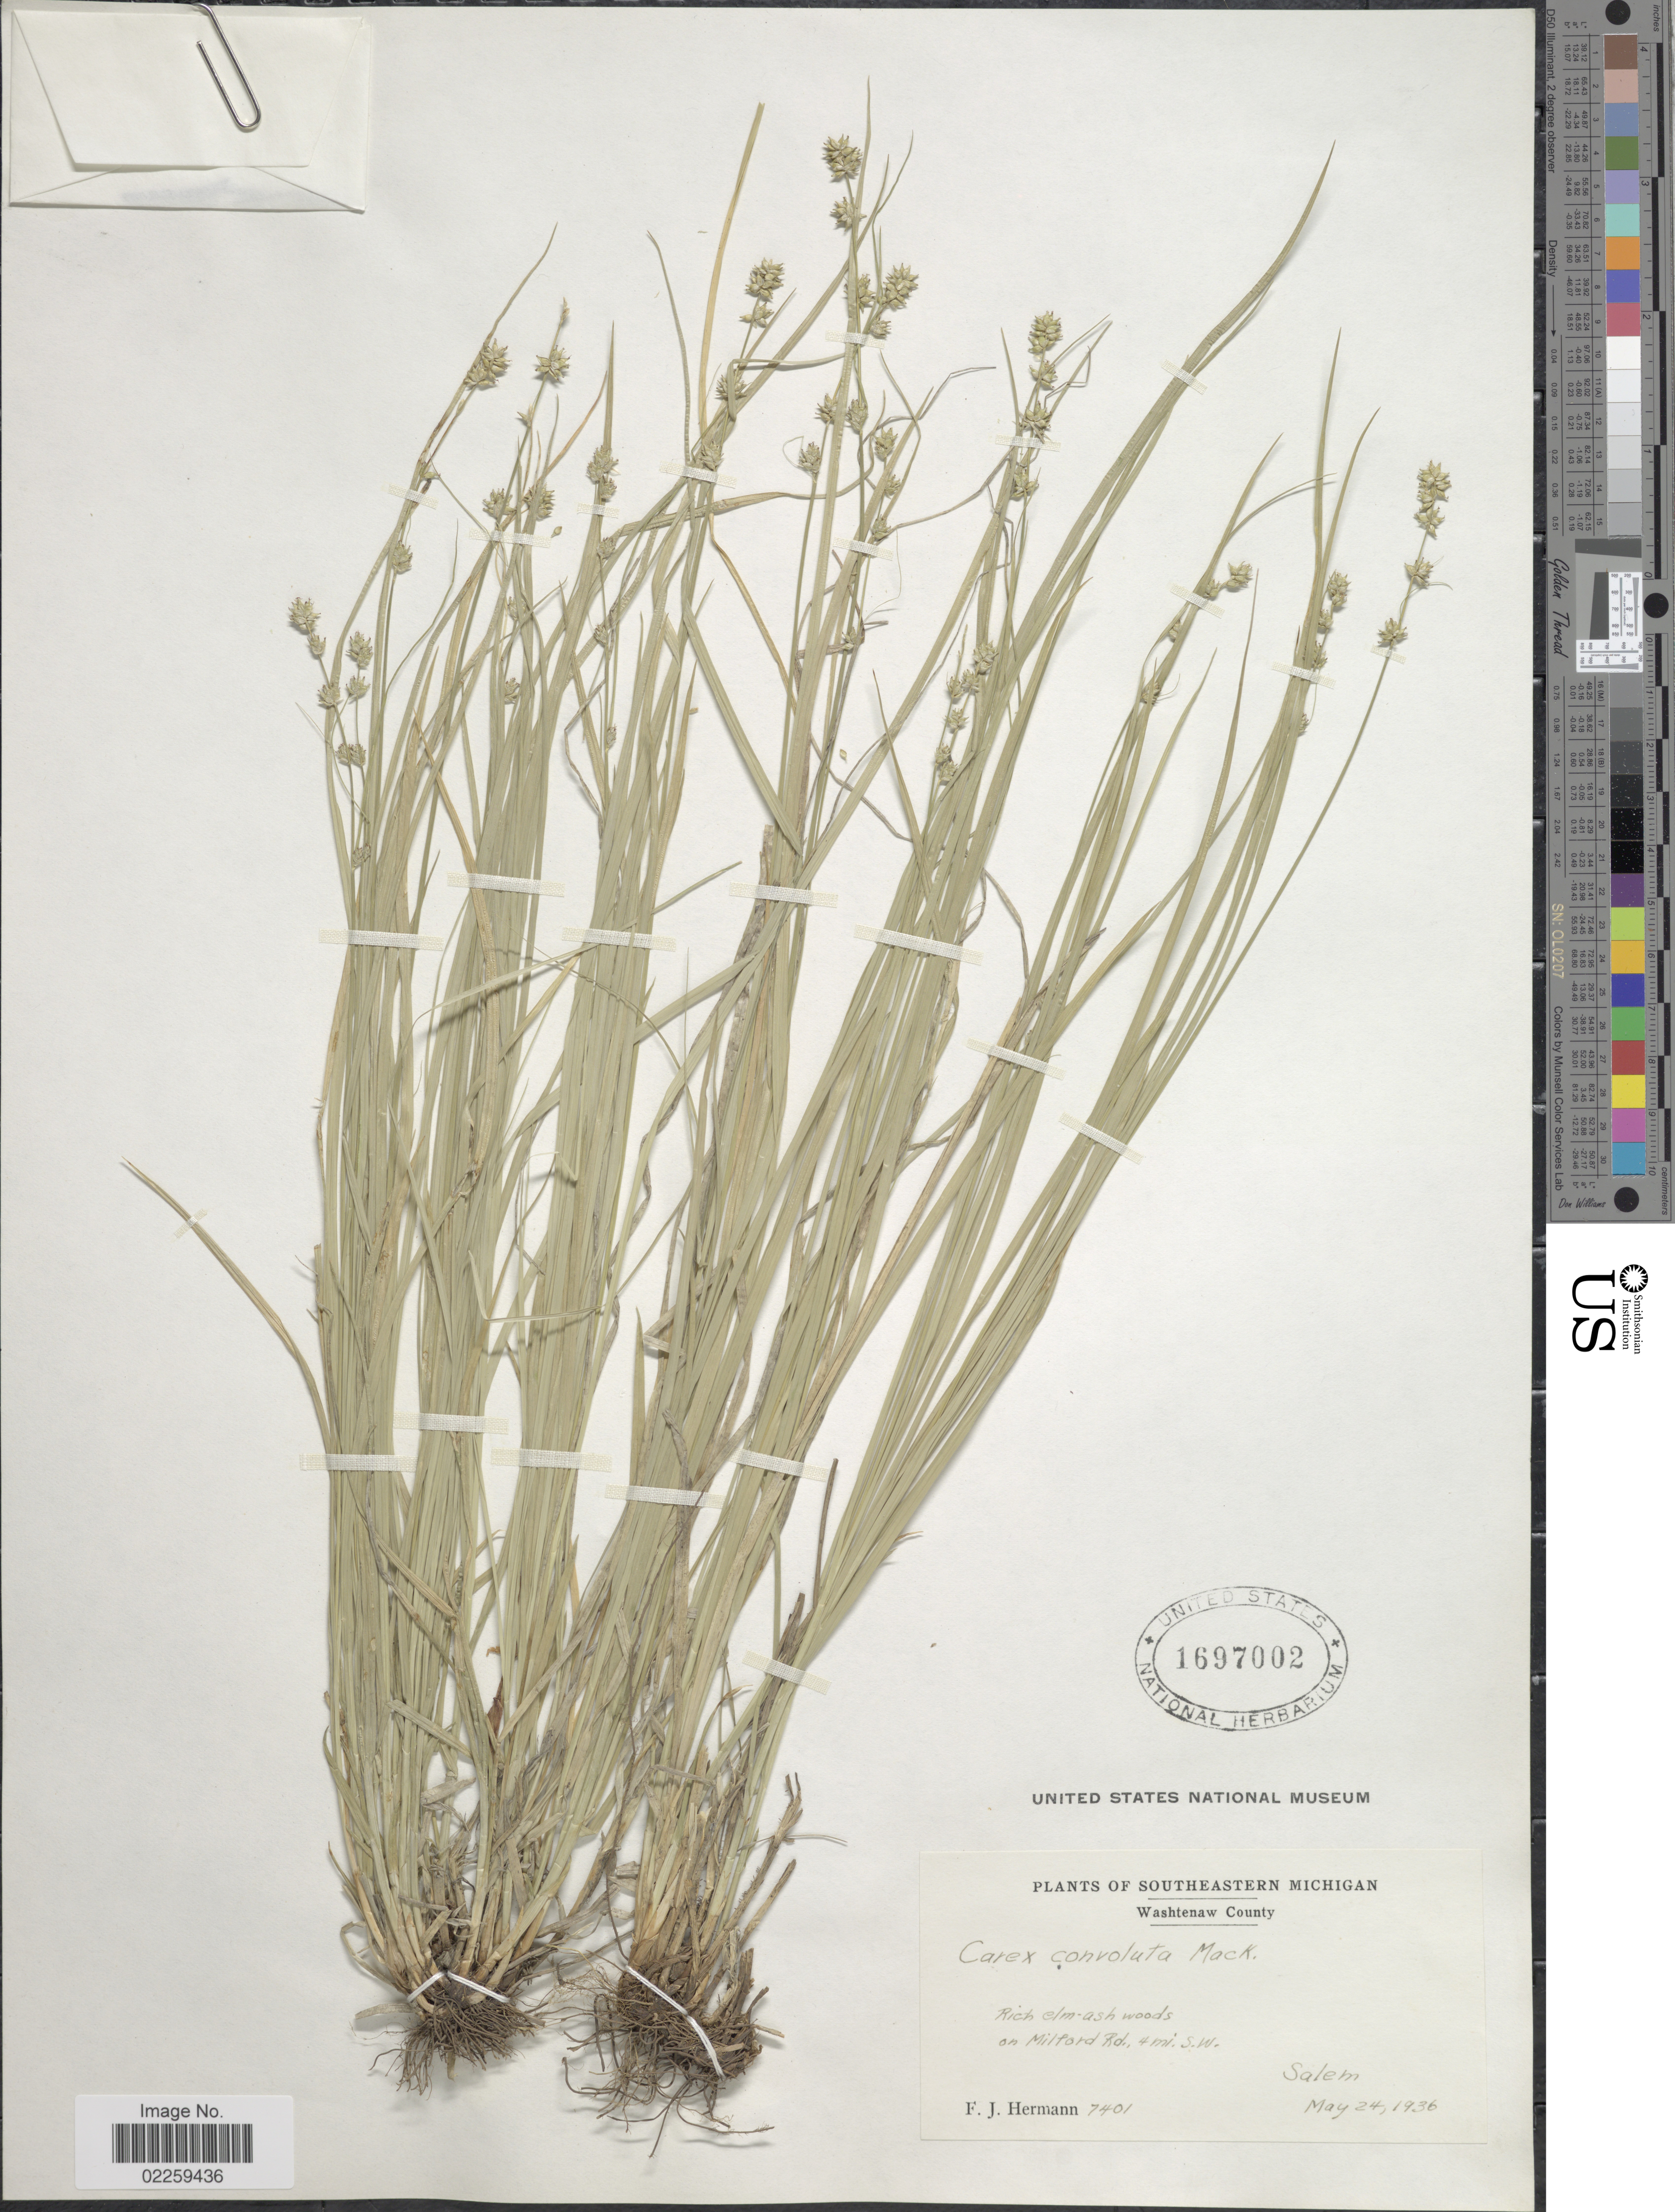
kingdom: Plantae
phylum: Tracheophyta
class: Liliopsida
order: Poales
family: Cyperaceae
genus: Carex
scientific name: Carex rosea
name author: Willd.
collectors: F. J. Hermann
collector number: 7401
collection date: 1936-05-24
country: United States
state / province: Michigan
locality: Southeastern Michigan, Washtenaw County. on Milford Rd., 4 mi, SW. Salem.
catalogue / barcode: US 1697002